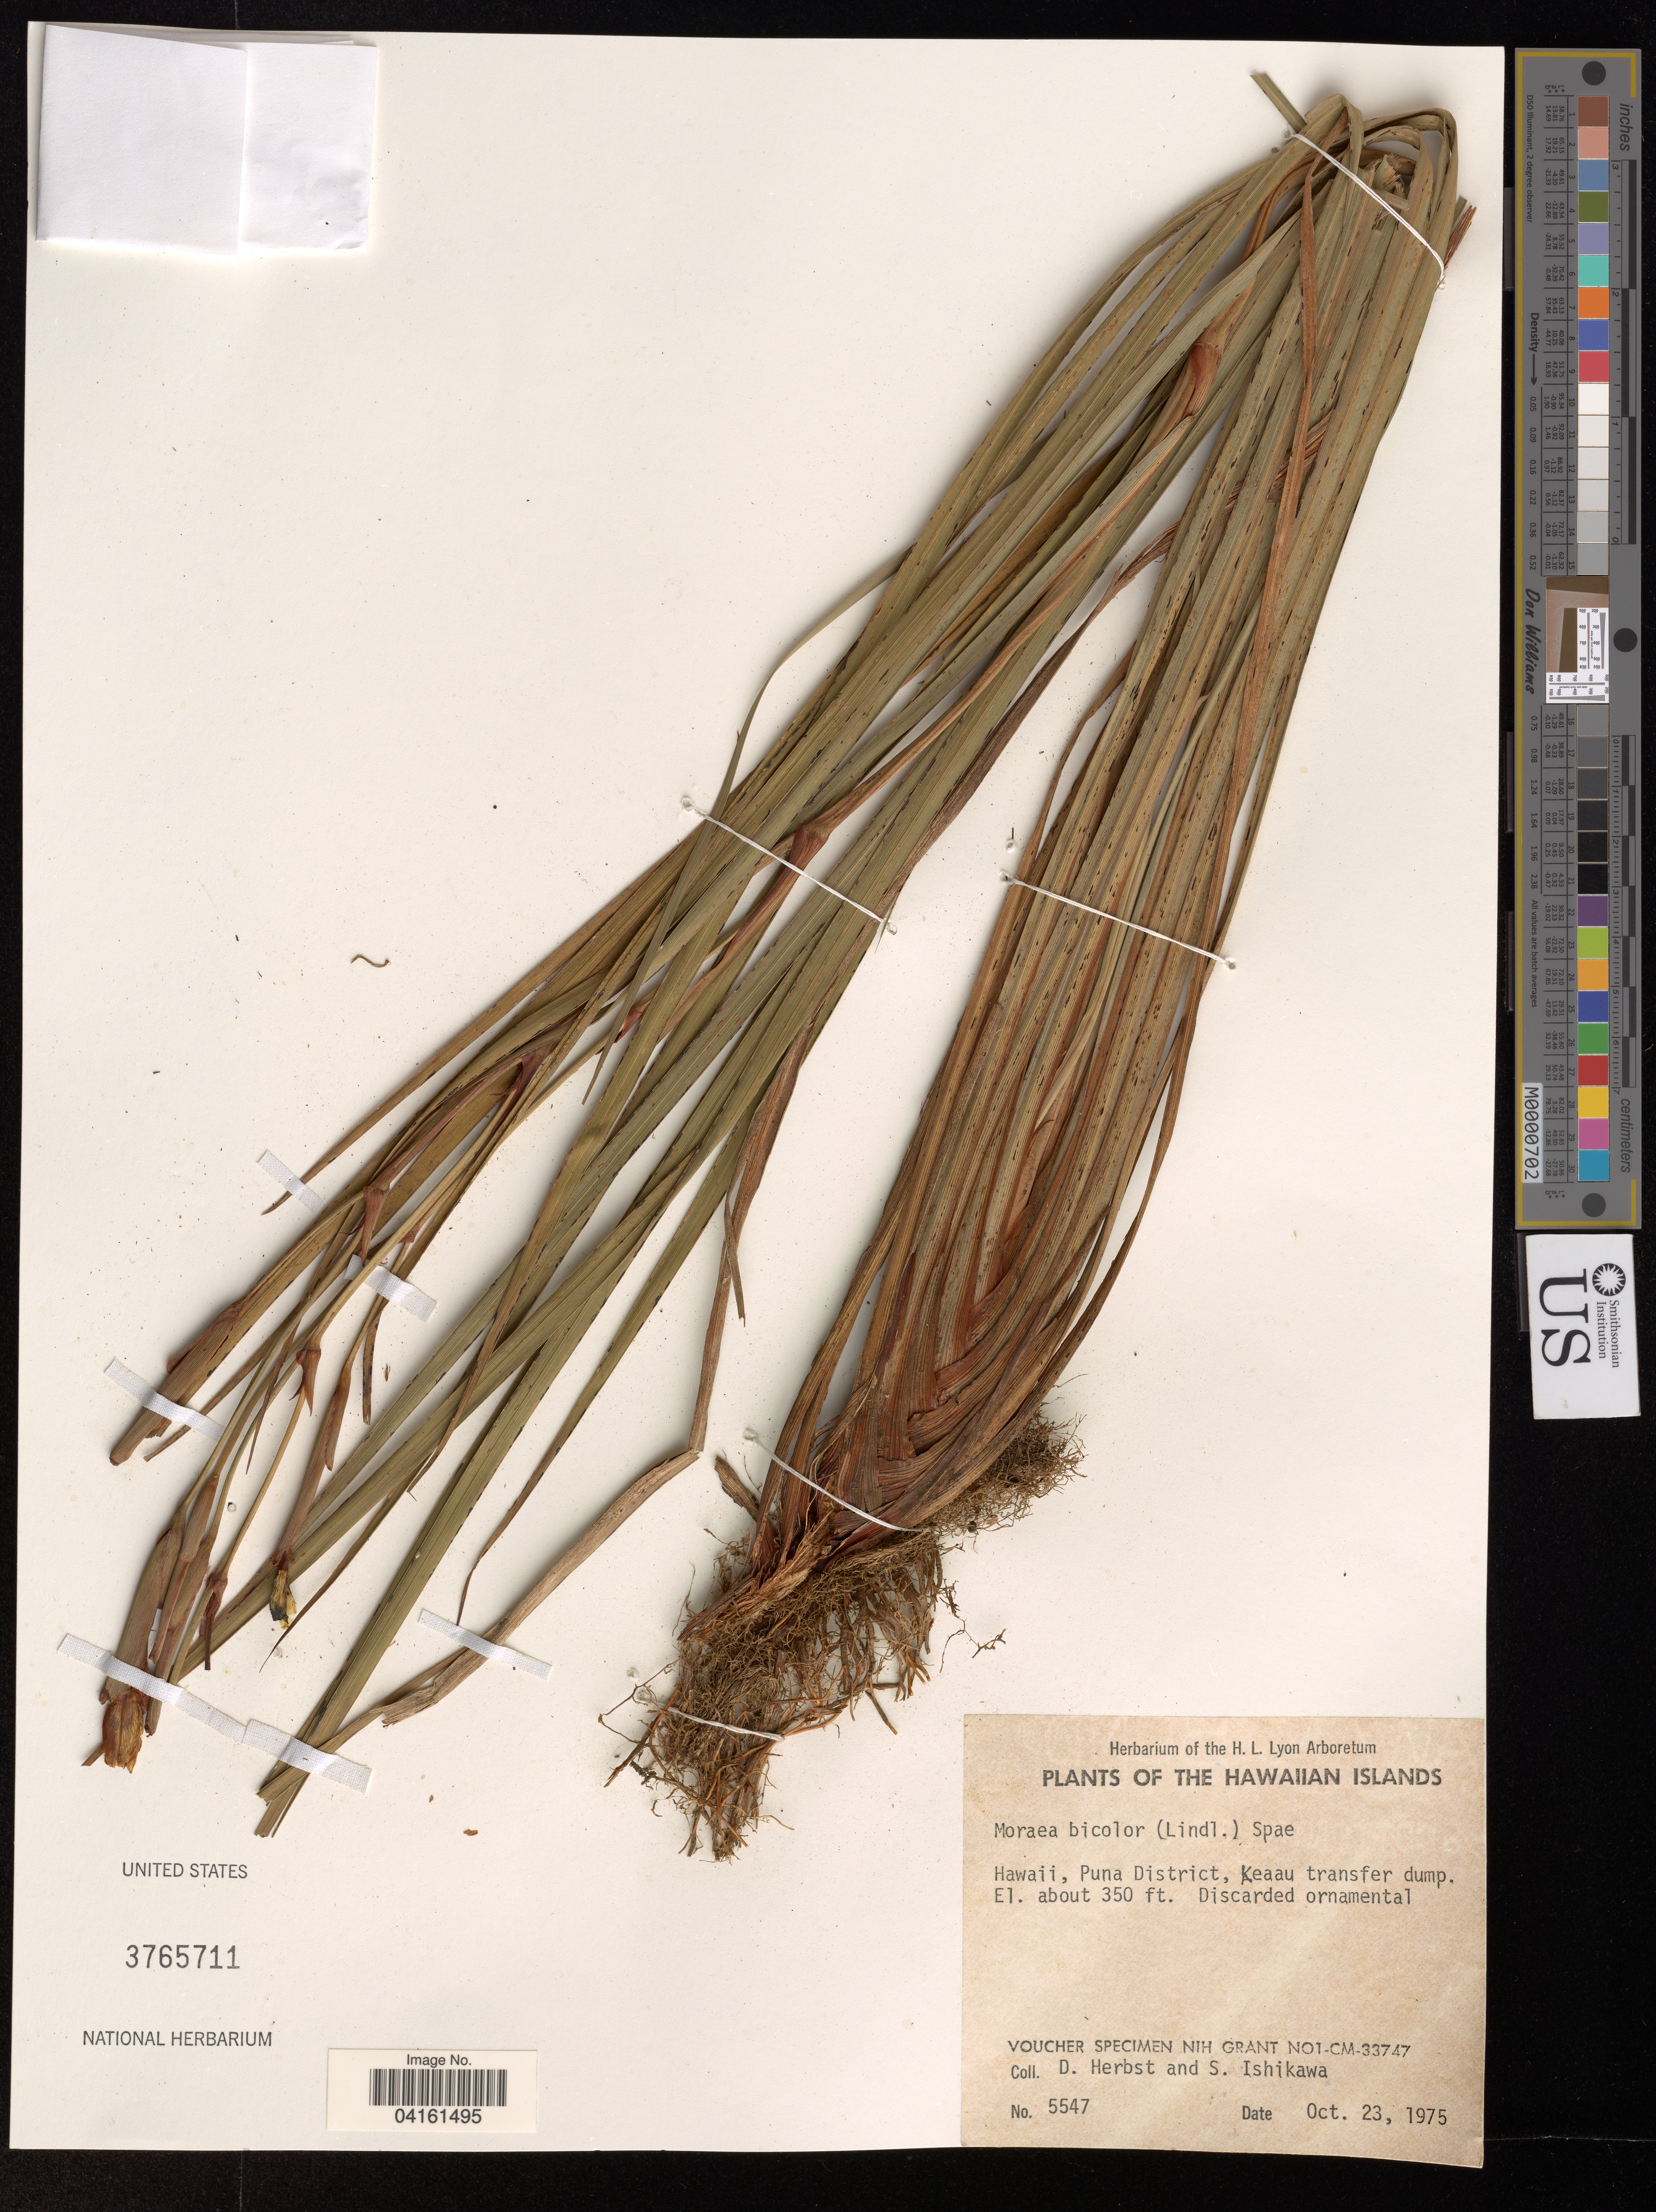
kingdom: Plantae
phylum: Tracheophyta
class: Liliopsida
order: Asparagales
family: Iridaceae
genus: Dietes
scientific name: Dietes bicolor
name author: (Steud.) Sweet ex Klatt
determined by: Goldblatt, P.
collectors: D. Herbst & S. Ishikawa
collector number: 5547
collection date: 1975-10-23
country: United States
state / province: Hawaii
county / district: Hawaii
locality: The Hawaii Islands. Hawaii, Puna District, Keaau transfer dump.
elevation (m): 107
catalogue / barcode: US 3765711